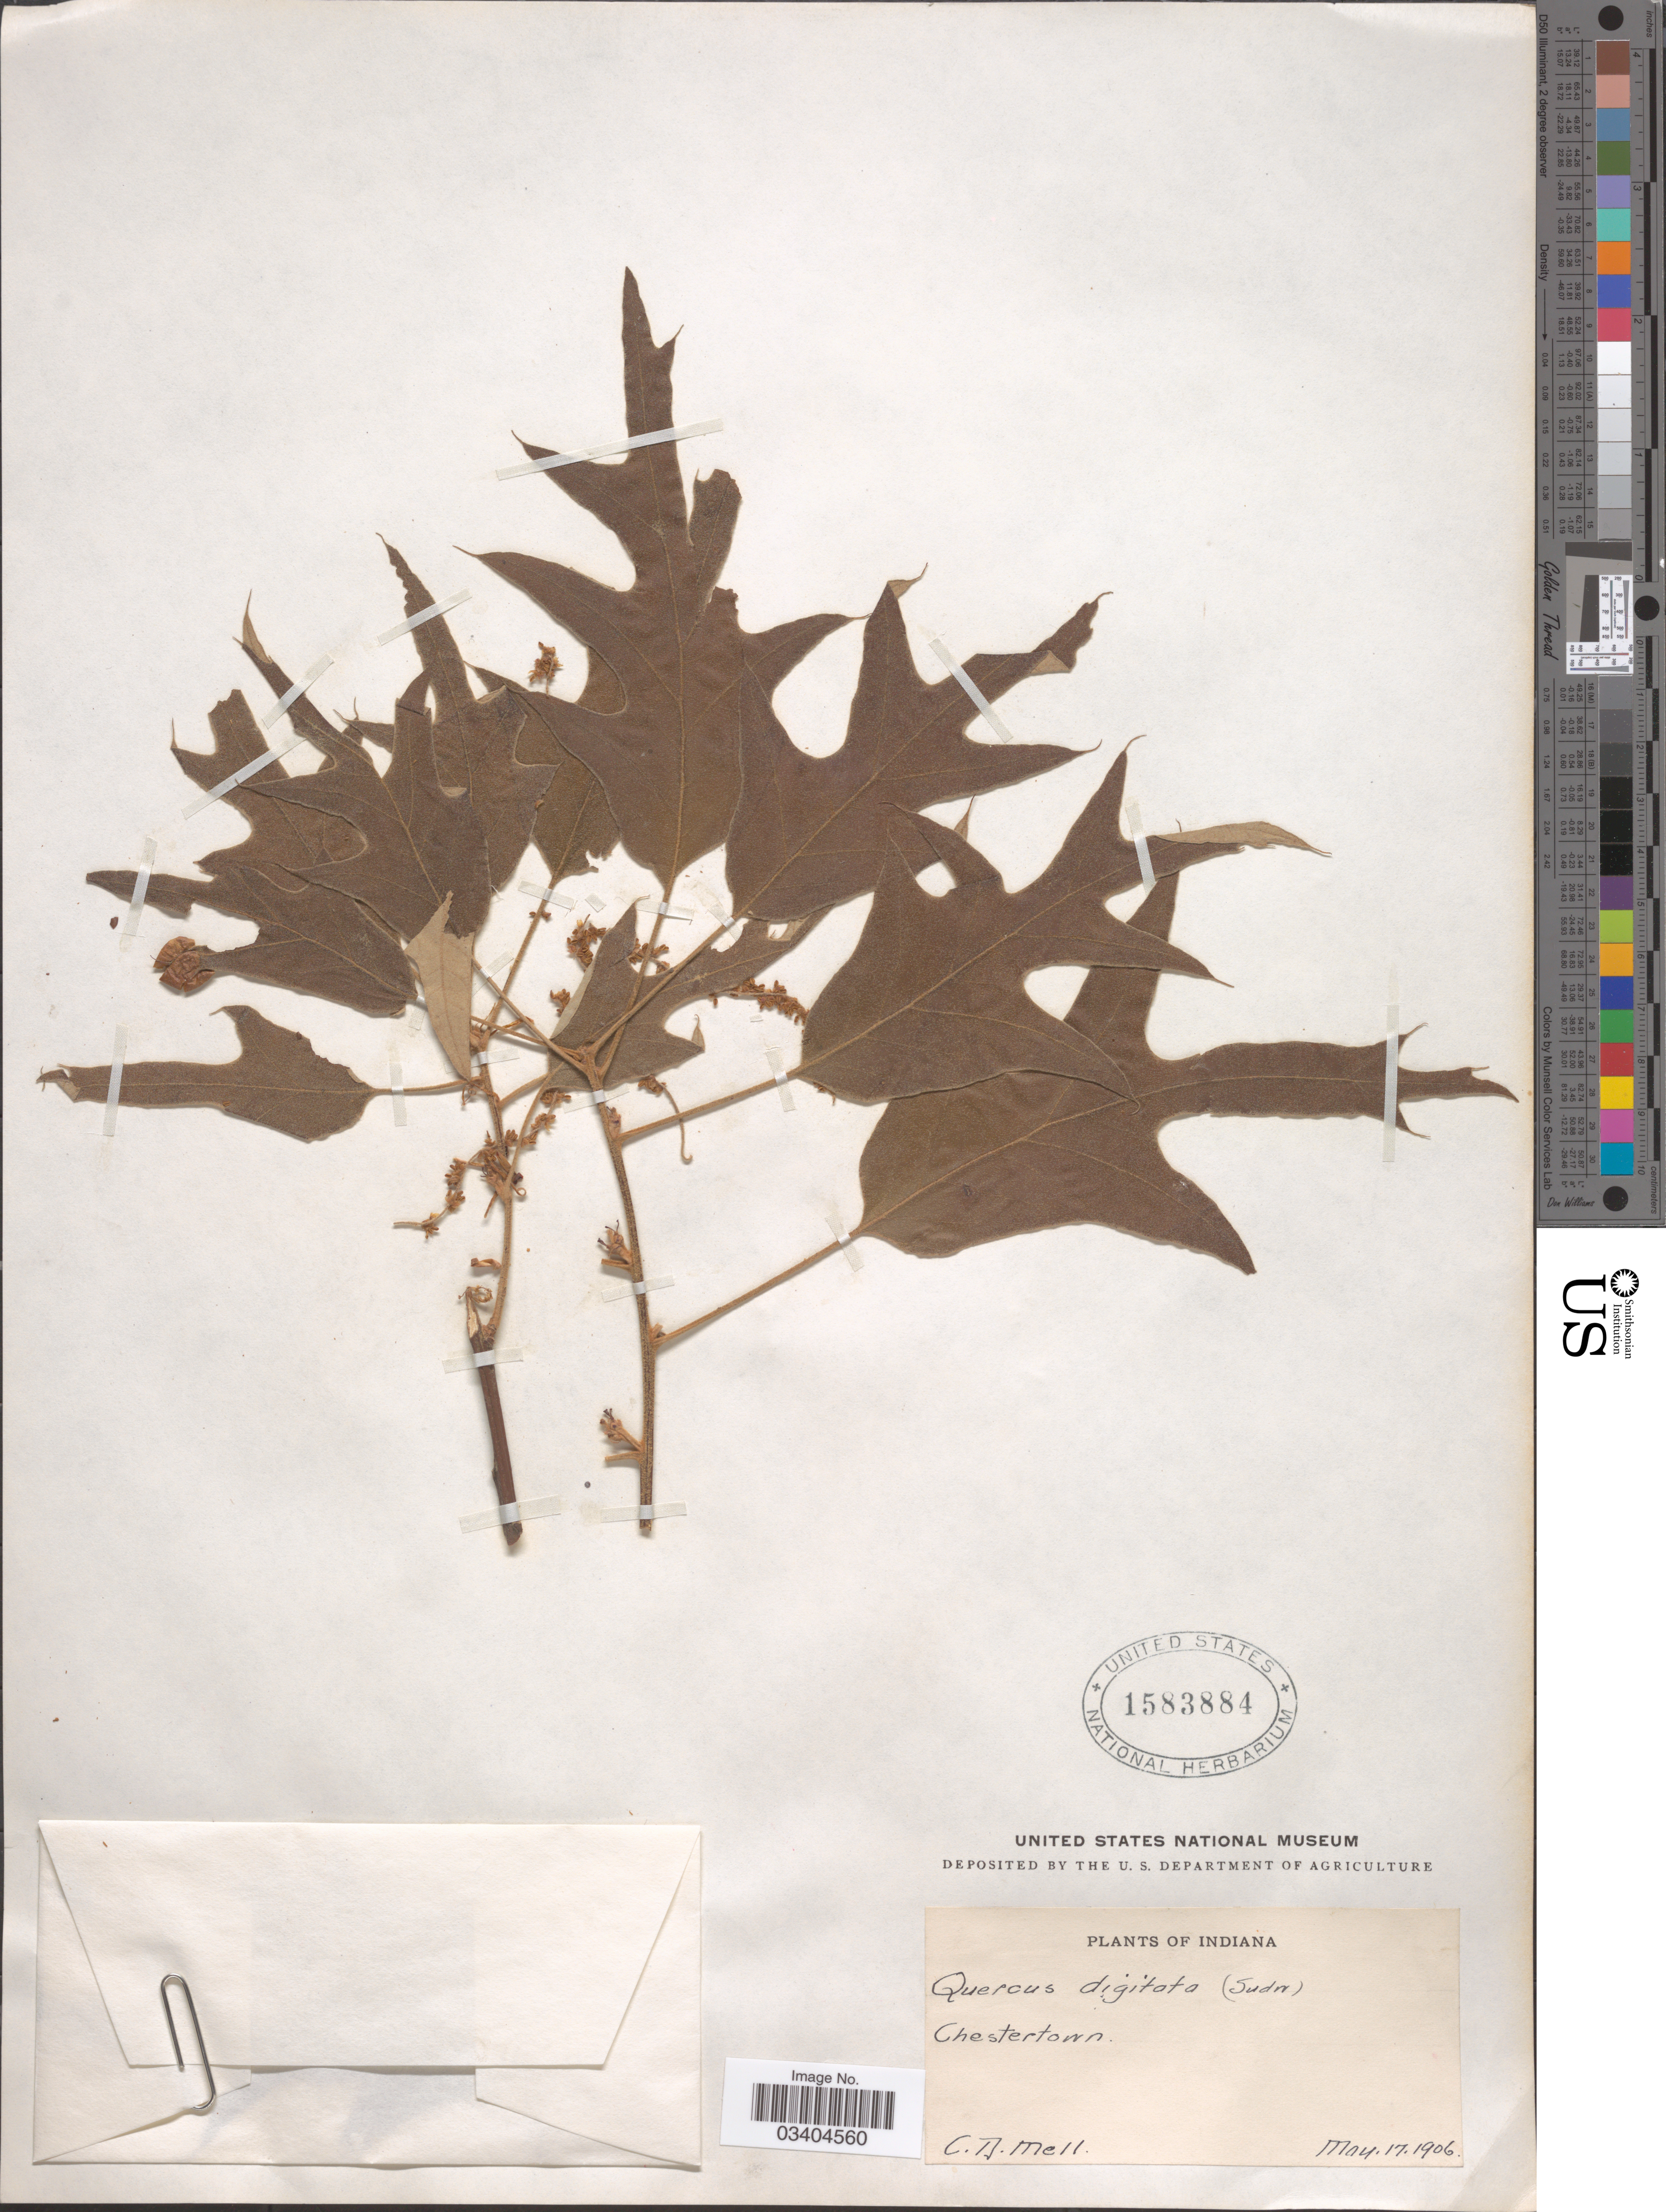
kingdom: Plantae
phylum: Tracheophyta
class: Magnoliopsida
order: Fagales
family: Fagaceae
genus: Quercus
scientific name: Quercus falcata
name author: Michx.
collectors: C. D. Mell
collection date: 1906-05-17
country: United States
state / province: Indiana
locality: Chestertown.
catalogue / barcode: US 1583884